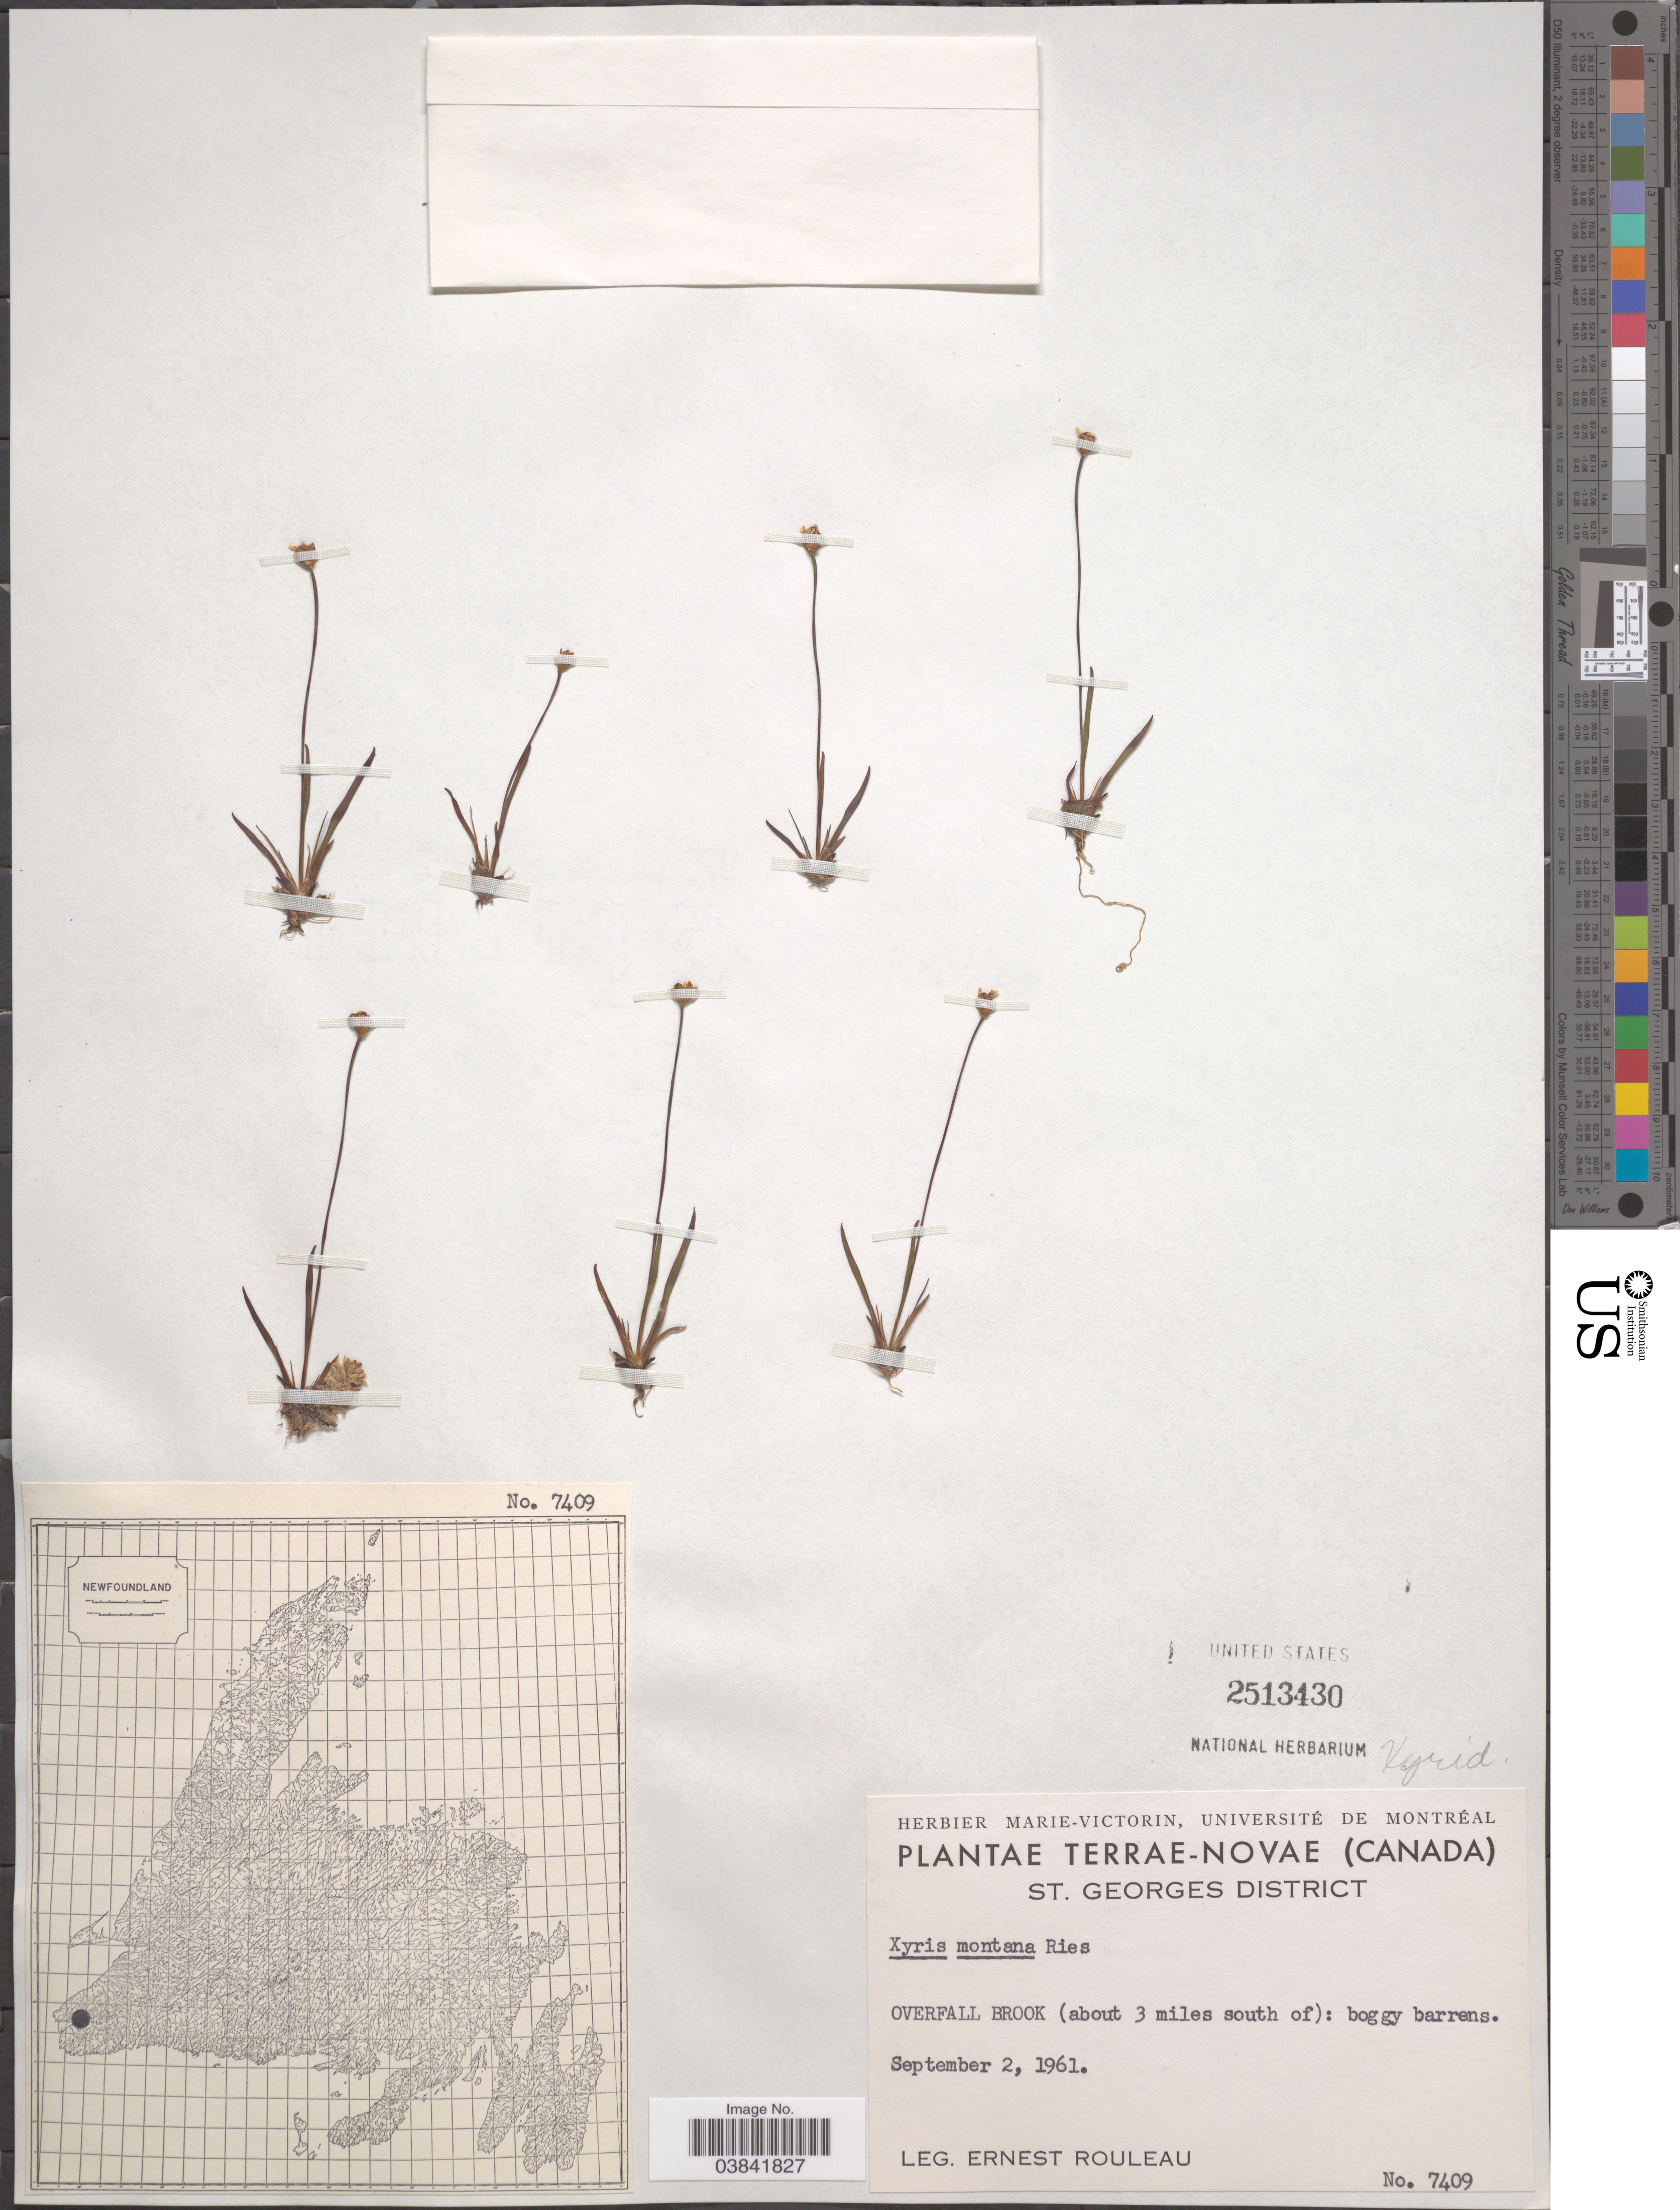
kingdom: Plantae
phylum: Tracheophyta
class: Liliopsida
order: Poales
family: Xyridaceae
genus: Xyris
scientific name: Xyris montana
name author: Ries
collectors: E. Rouleau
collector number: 7409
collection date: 1961-09-02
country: Canada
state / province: Newfoundland and Labrador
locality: Terrae-Novae. St. Georges District. Overfall Brook (about 3 miles south of ): boggy barrens.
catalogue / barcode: US 2513430